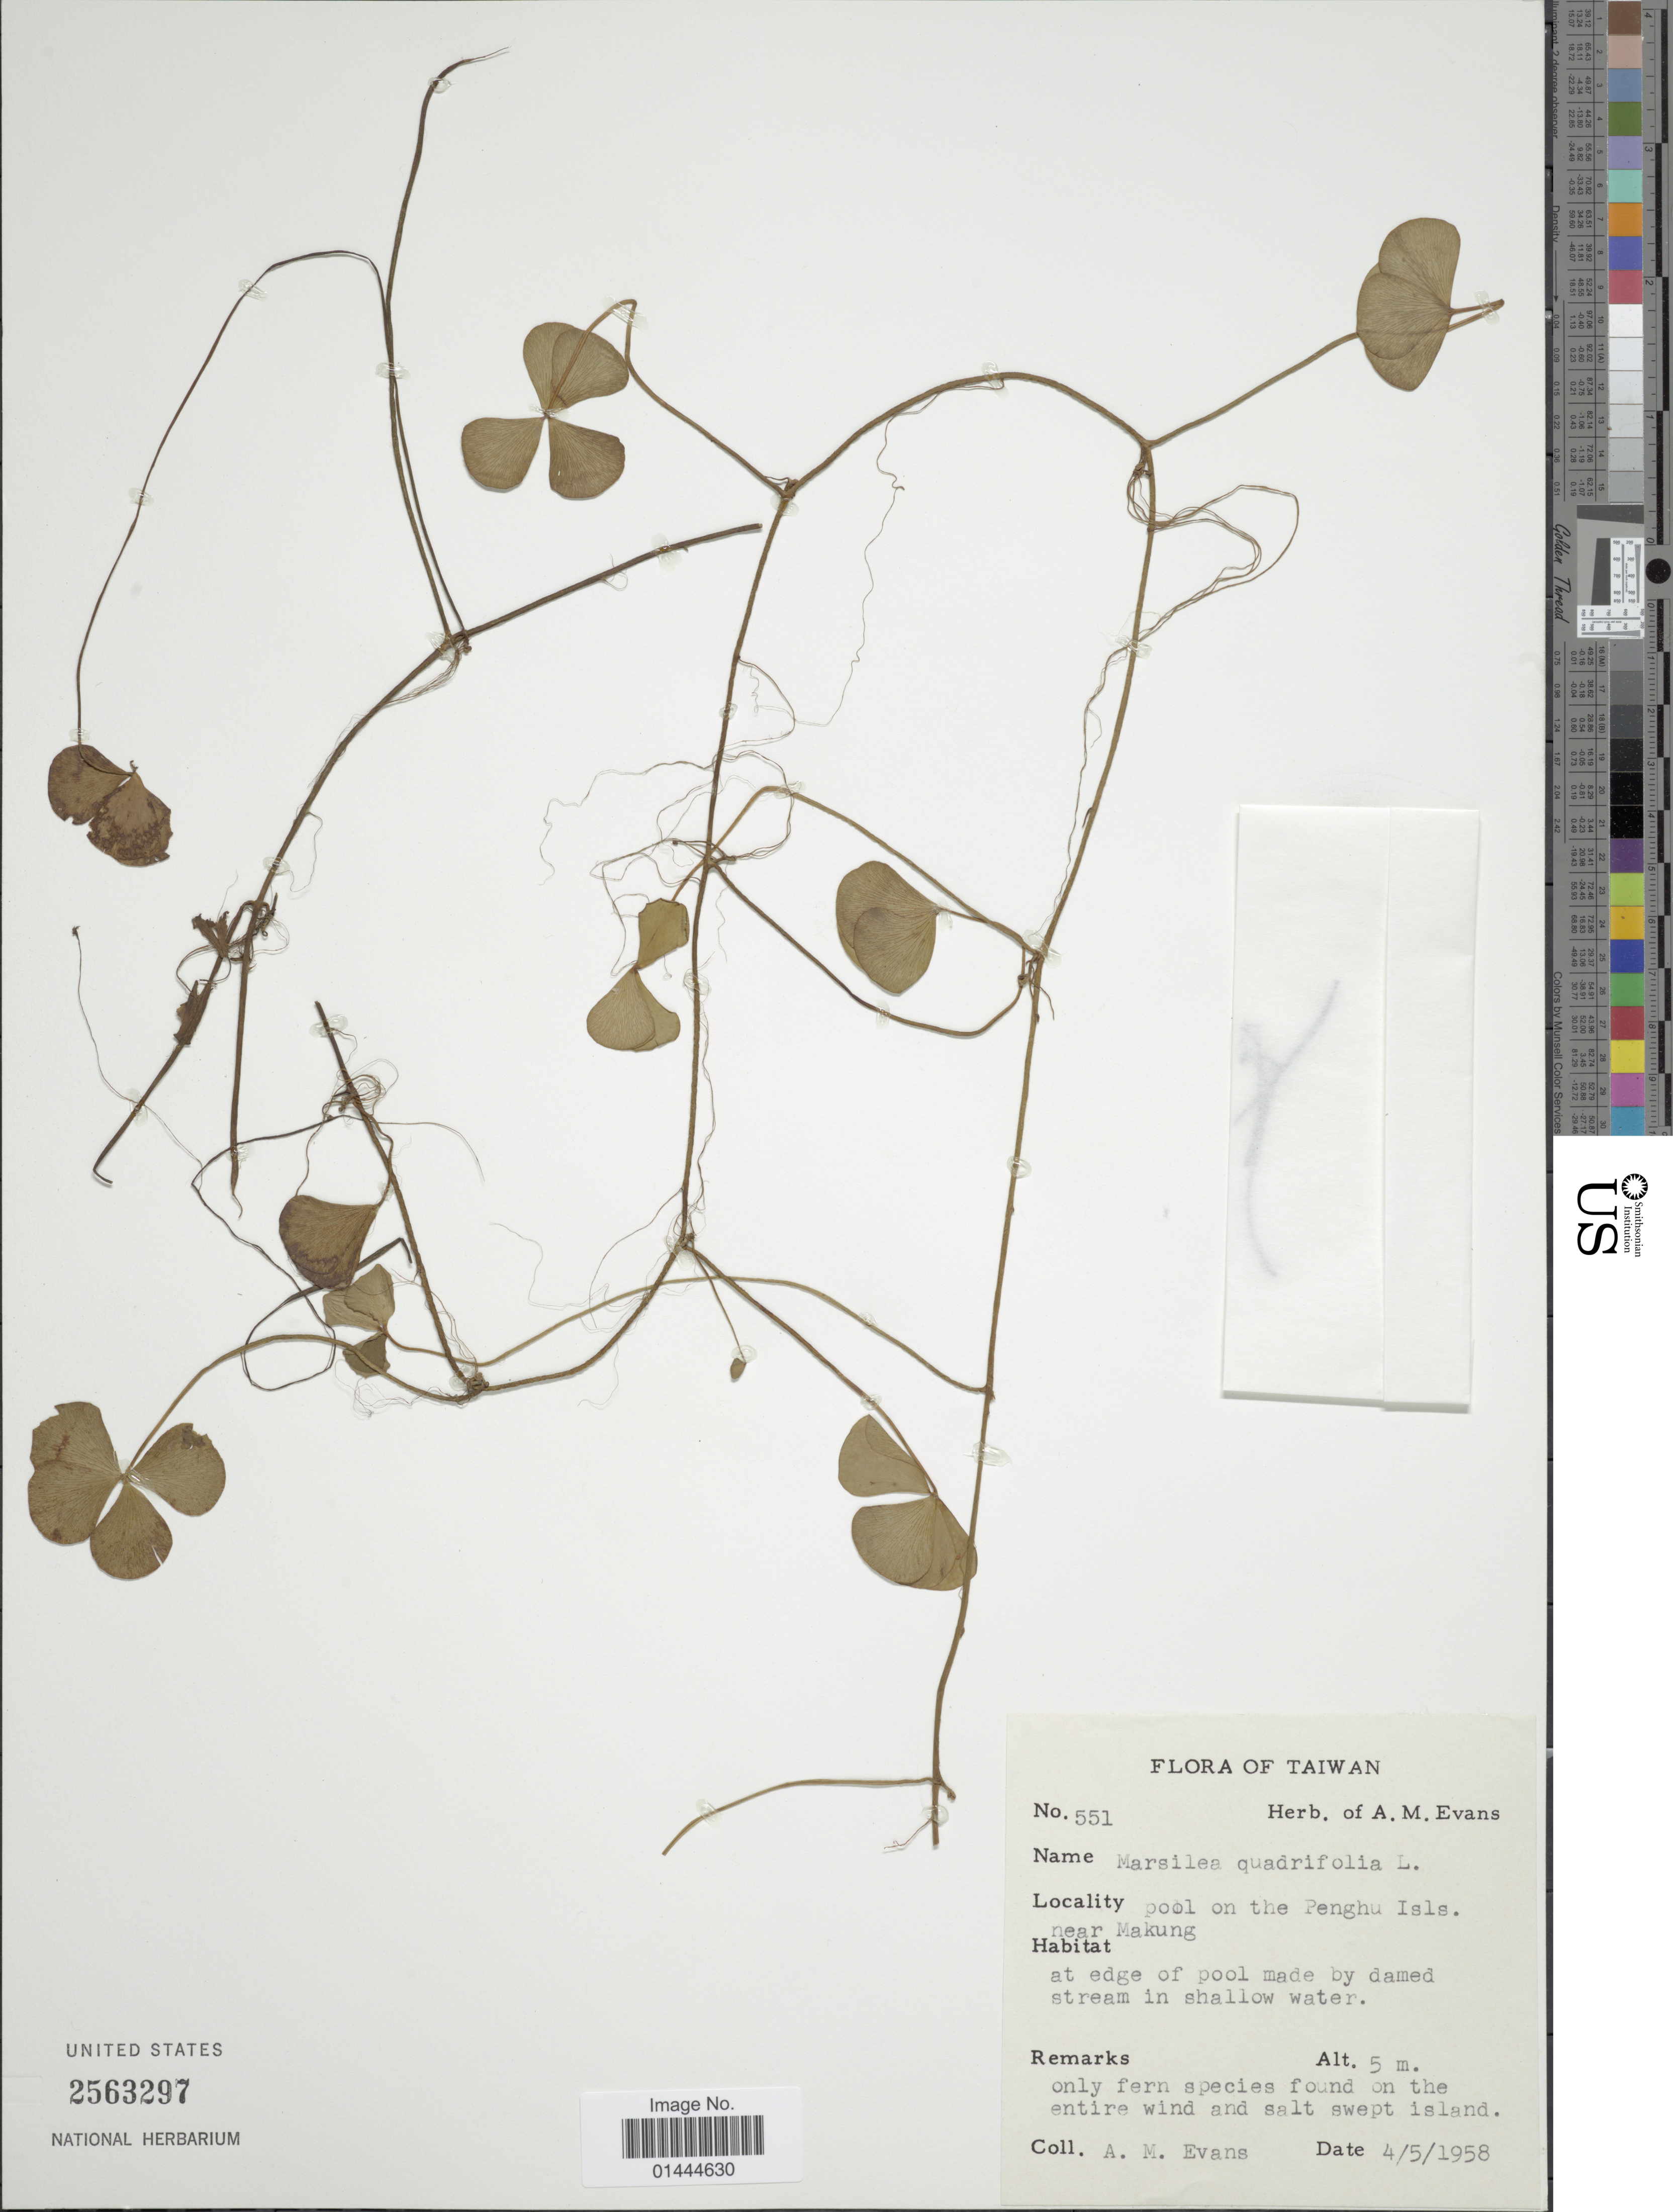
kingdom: Plantae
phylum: Tracheophyta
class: Polypodiopsida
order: Salviniales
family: Marsileaceae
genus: Marsilea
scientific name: Marsilea quadrifolia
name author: L.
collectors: A. M. Evans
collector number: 551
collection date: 1958-05-04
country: Taiwan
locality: Pool on the Penghu Isls., near Makung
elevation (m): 5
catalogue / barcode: US 2563297